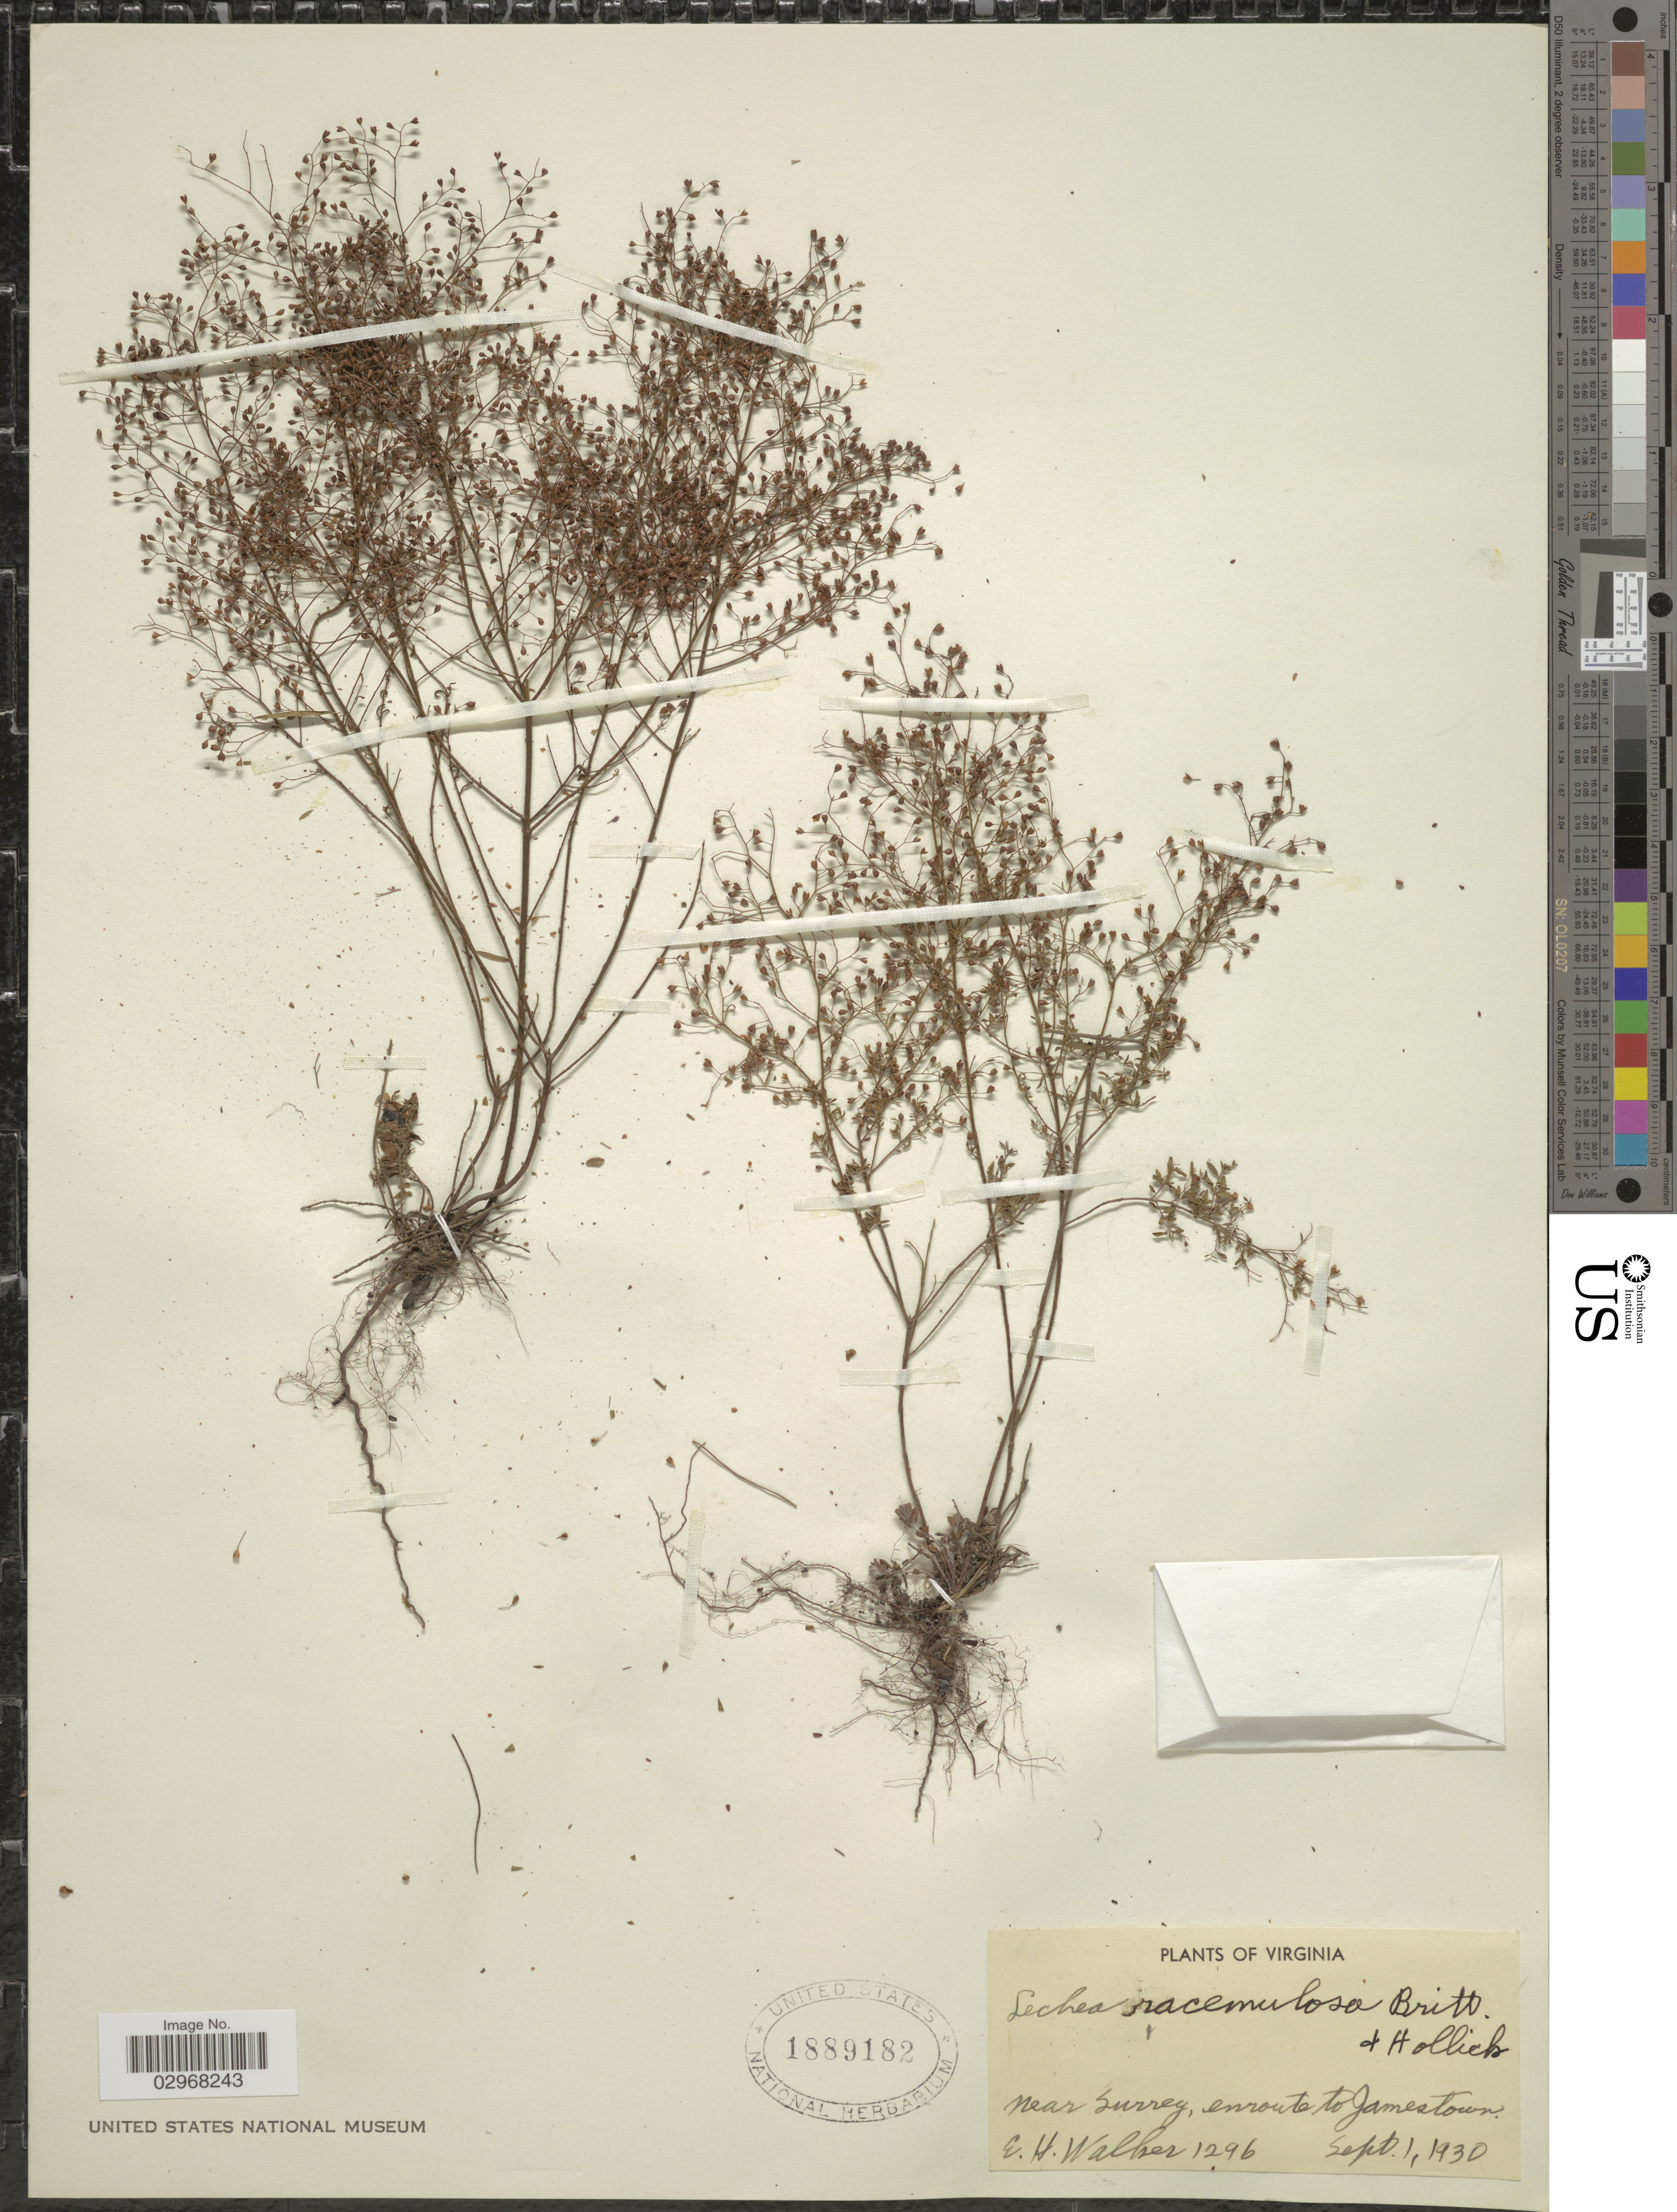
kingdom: Plantae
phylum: Tracheophyta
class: Magnoliopsida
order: Malvales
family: Cistaceae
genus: Lechea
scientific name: Lechea racemulosa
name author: Michx.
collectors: E. H. Walker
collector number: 1296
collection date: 1930-09-01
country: United States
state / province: Virginia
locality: Near Surrey, en route to Jamestown.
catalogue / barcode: US 1889182